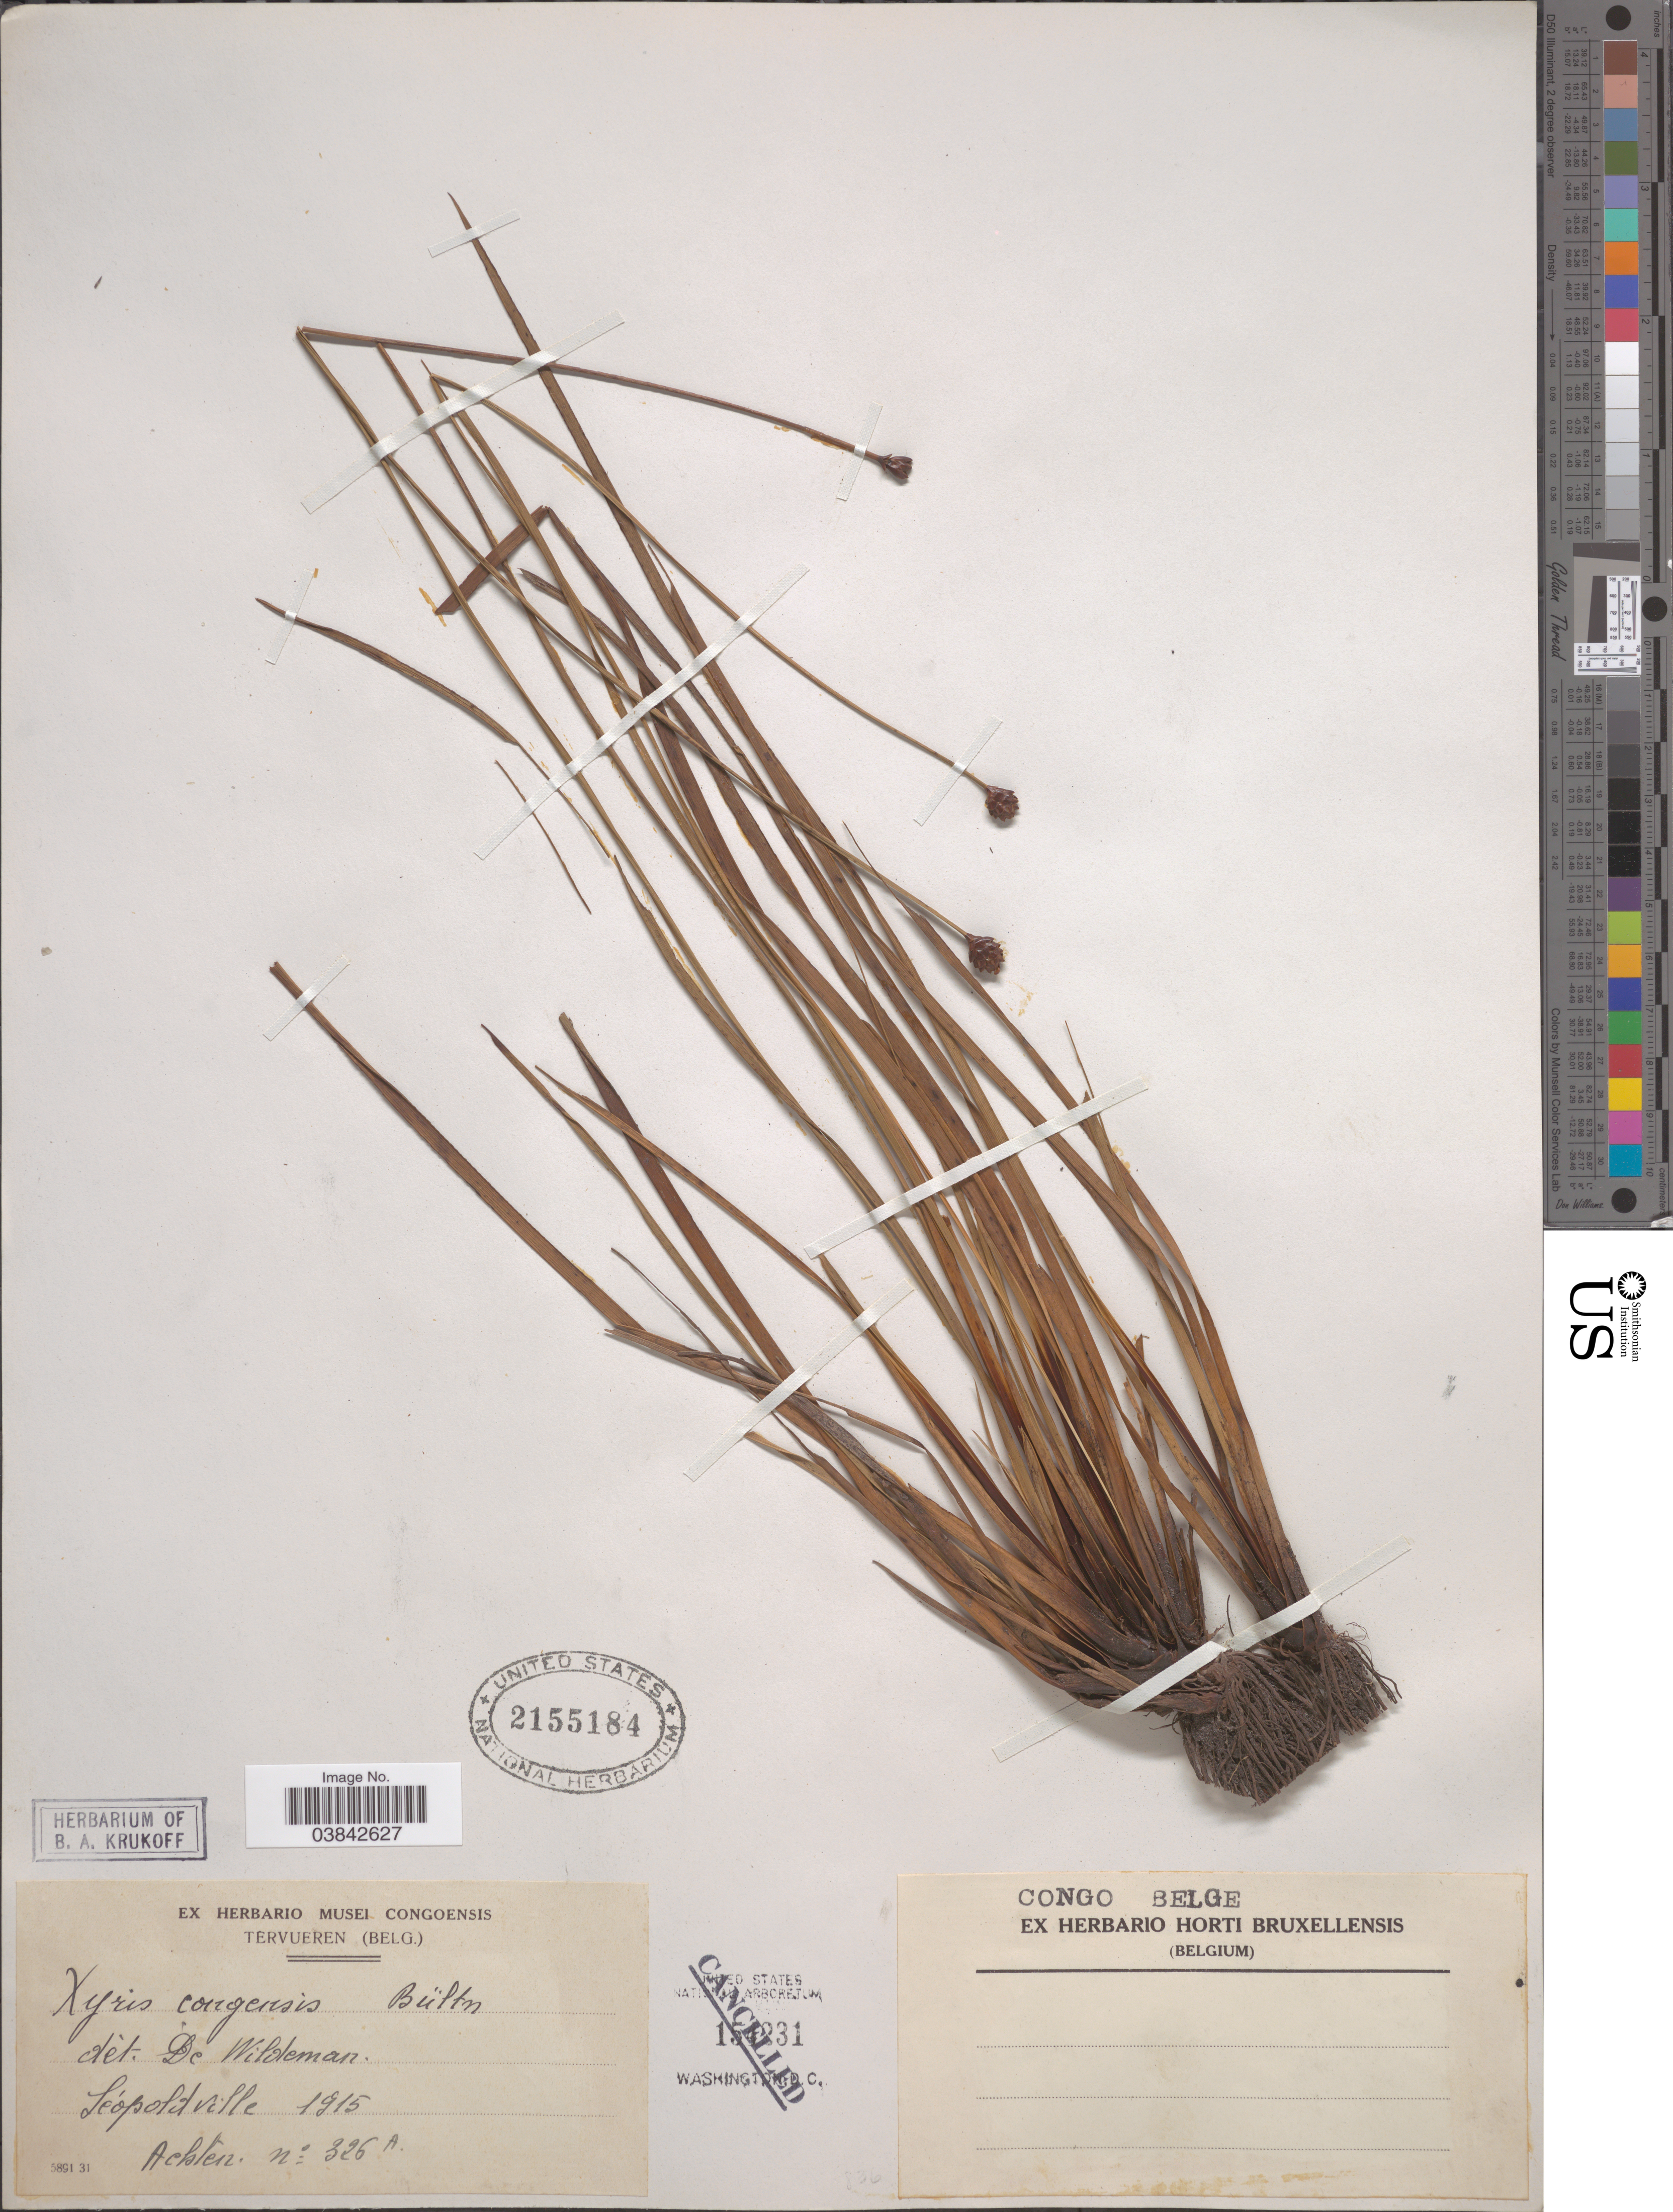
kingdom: Plantae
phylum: Tracheophyta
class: Liliopsida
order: Poales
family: Xyridaceae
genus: Xyris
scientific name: Xyris congensis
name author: Büttner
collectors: Achten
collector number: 326A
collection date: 1915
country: Congo, Democratic Republic of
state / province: Kinshasa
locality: Leópoldville. Congo Belge.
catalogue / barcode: US 2155184